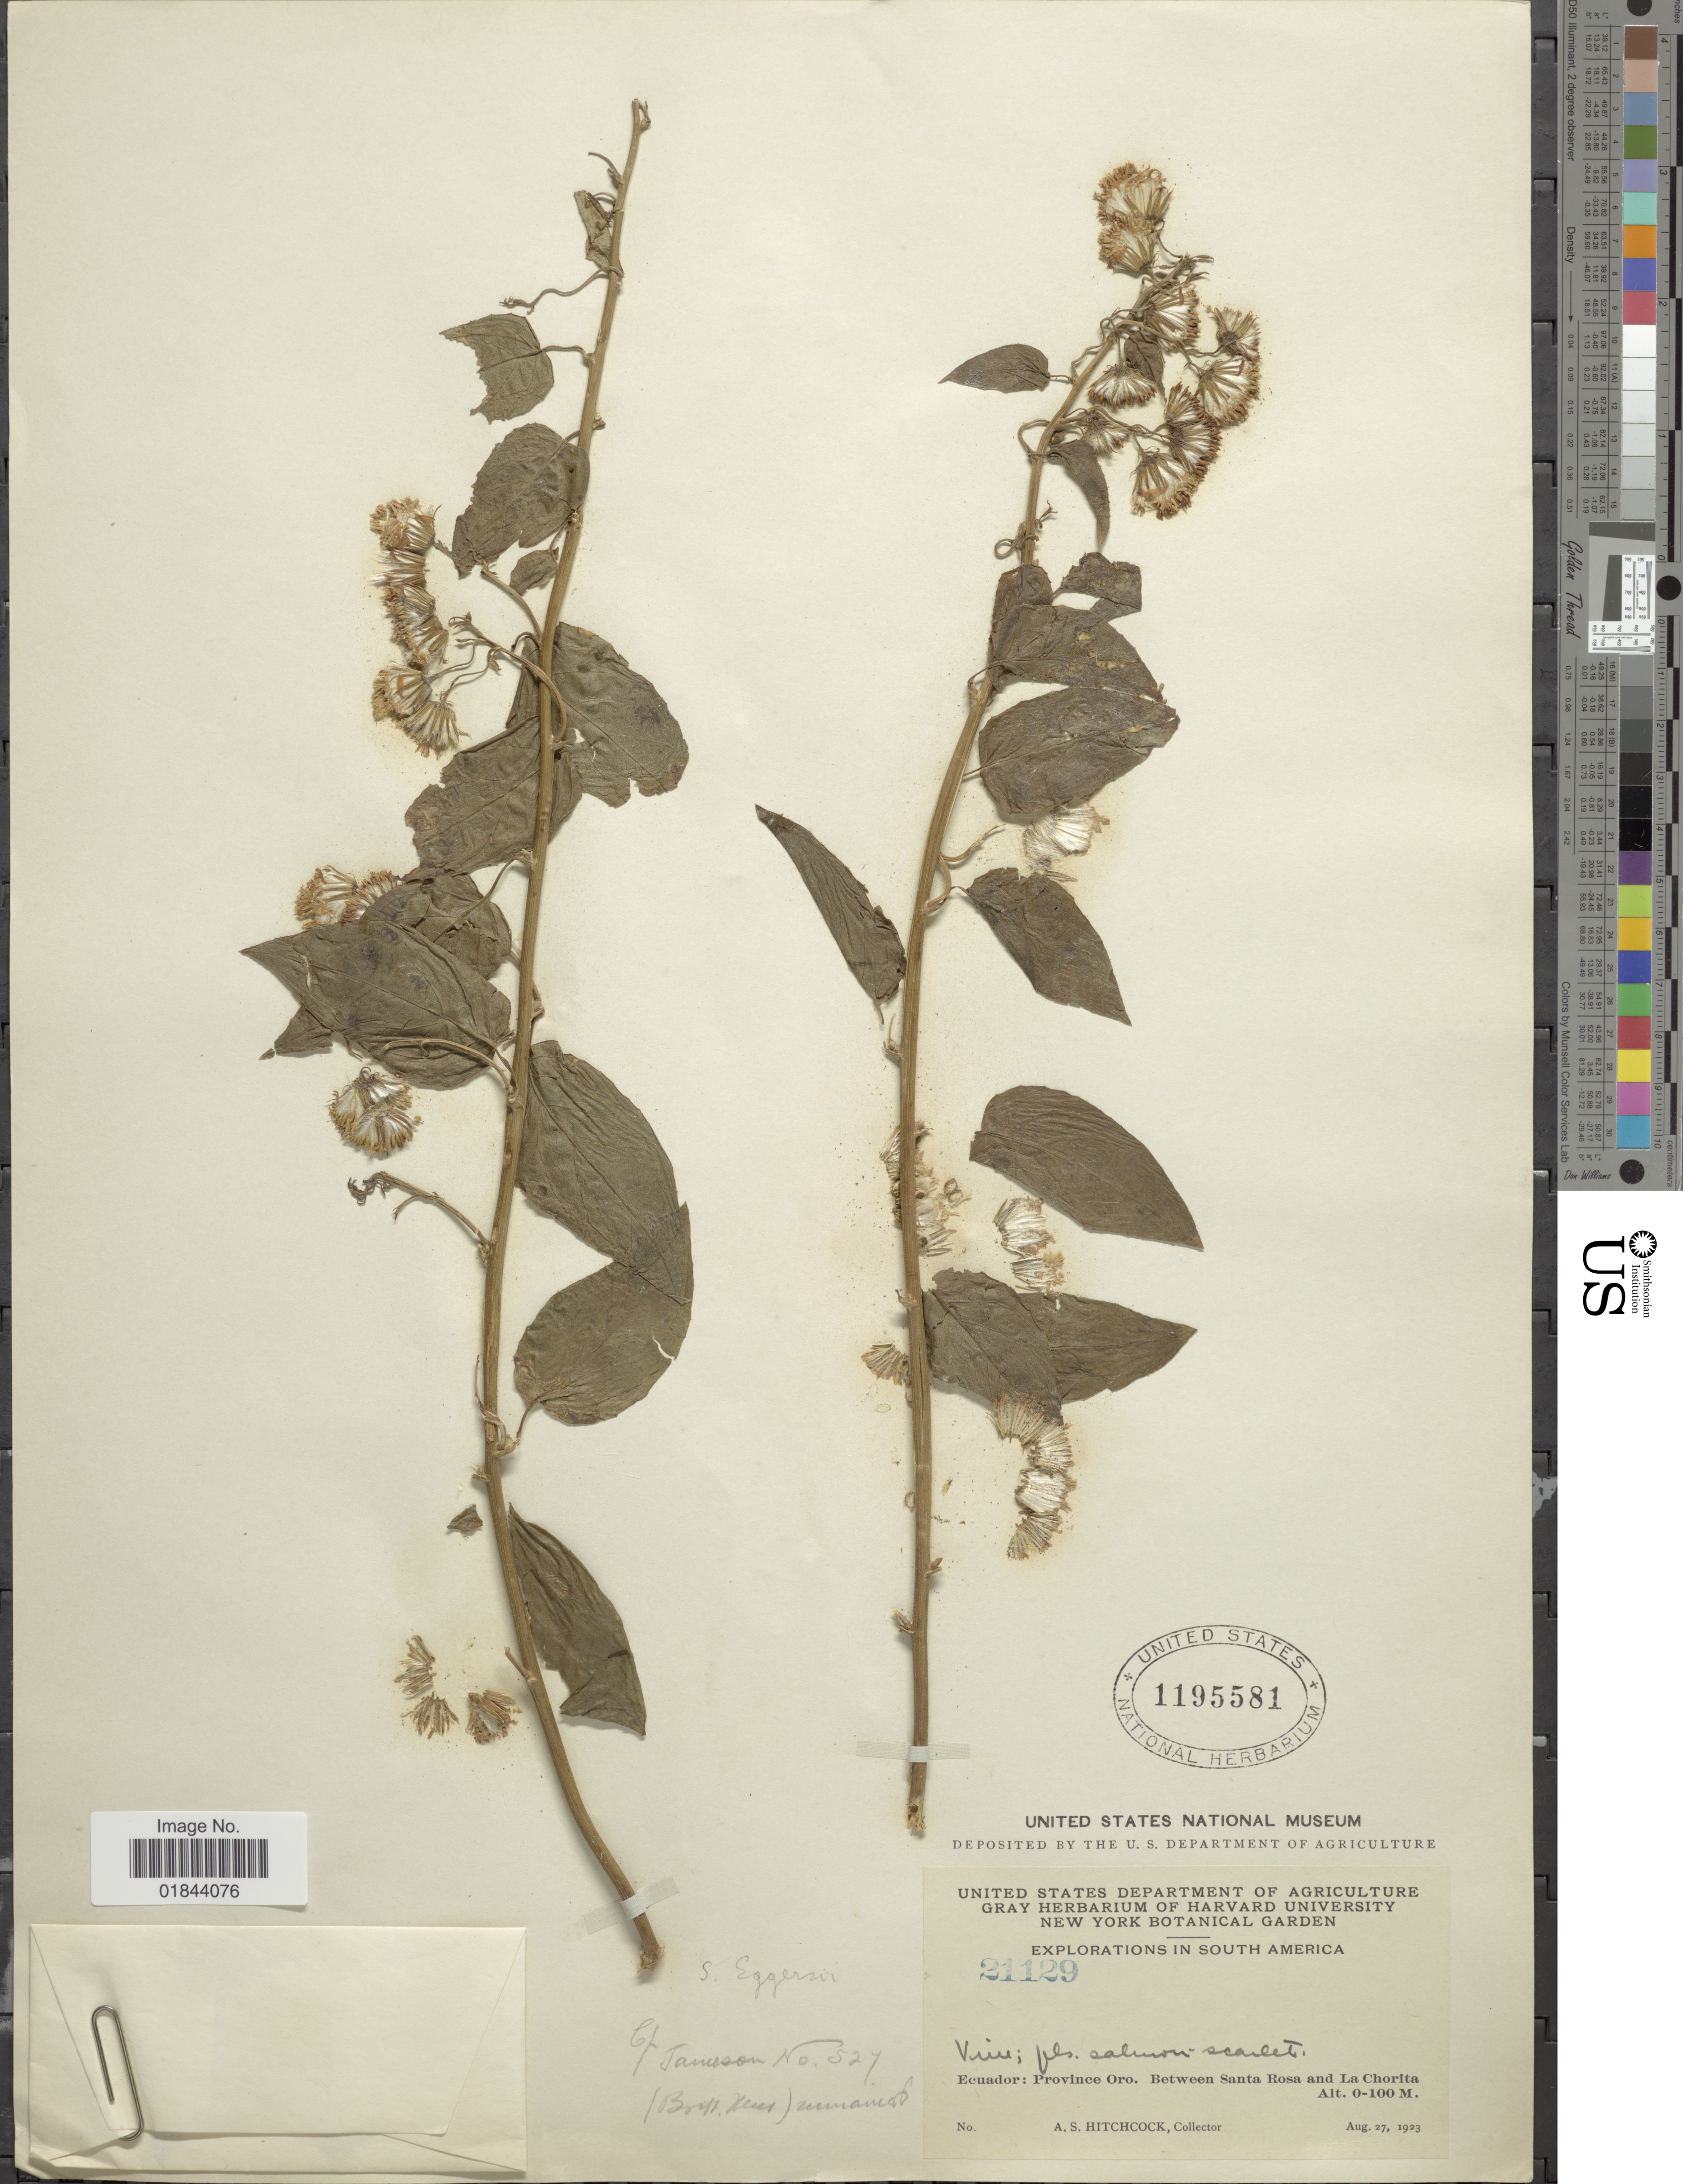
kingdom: Plantae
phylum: Tracheophyta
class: Magnoliopsida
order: Asterales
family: Asteraceae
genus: Pseudogynoxys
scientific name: Pseudogynoxys engleri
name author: (Hieron.) H. Rob. & Cuatrec.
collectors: A. S. Hitchcock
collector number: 21129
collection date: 1923-08-27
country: Ecuador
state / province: El Oro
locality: Province Oro. Between Santa Rosa and La Chorita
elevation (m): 0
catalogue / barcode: US 1195581